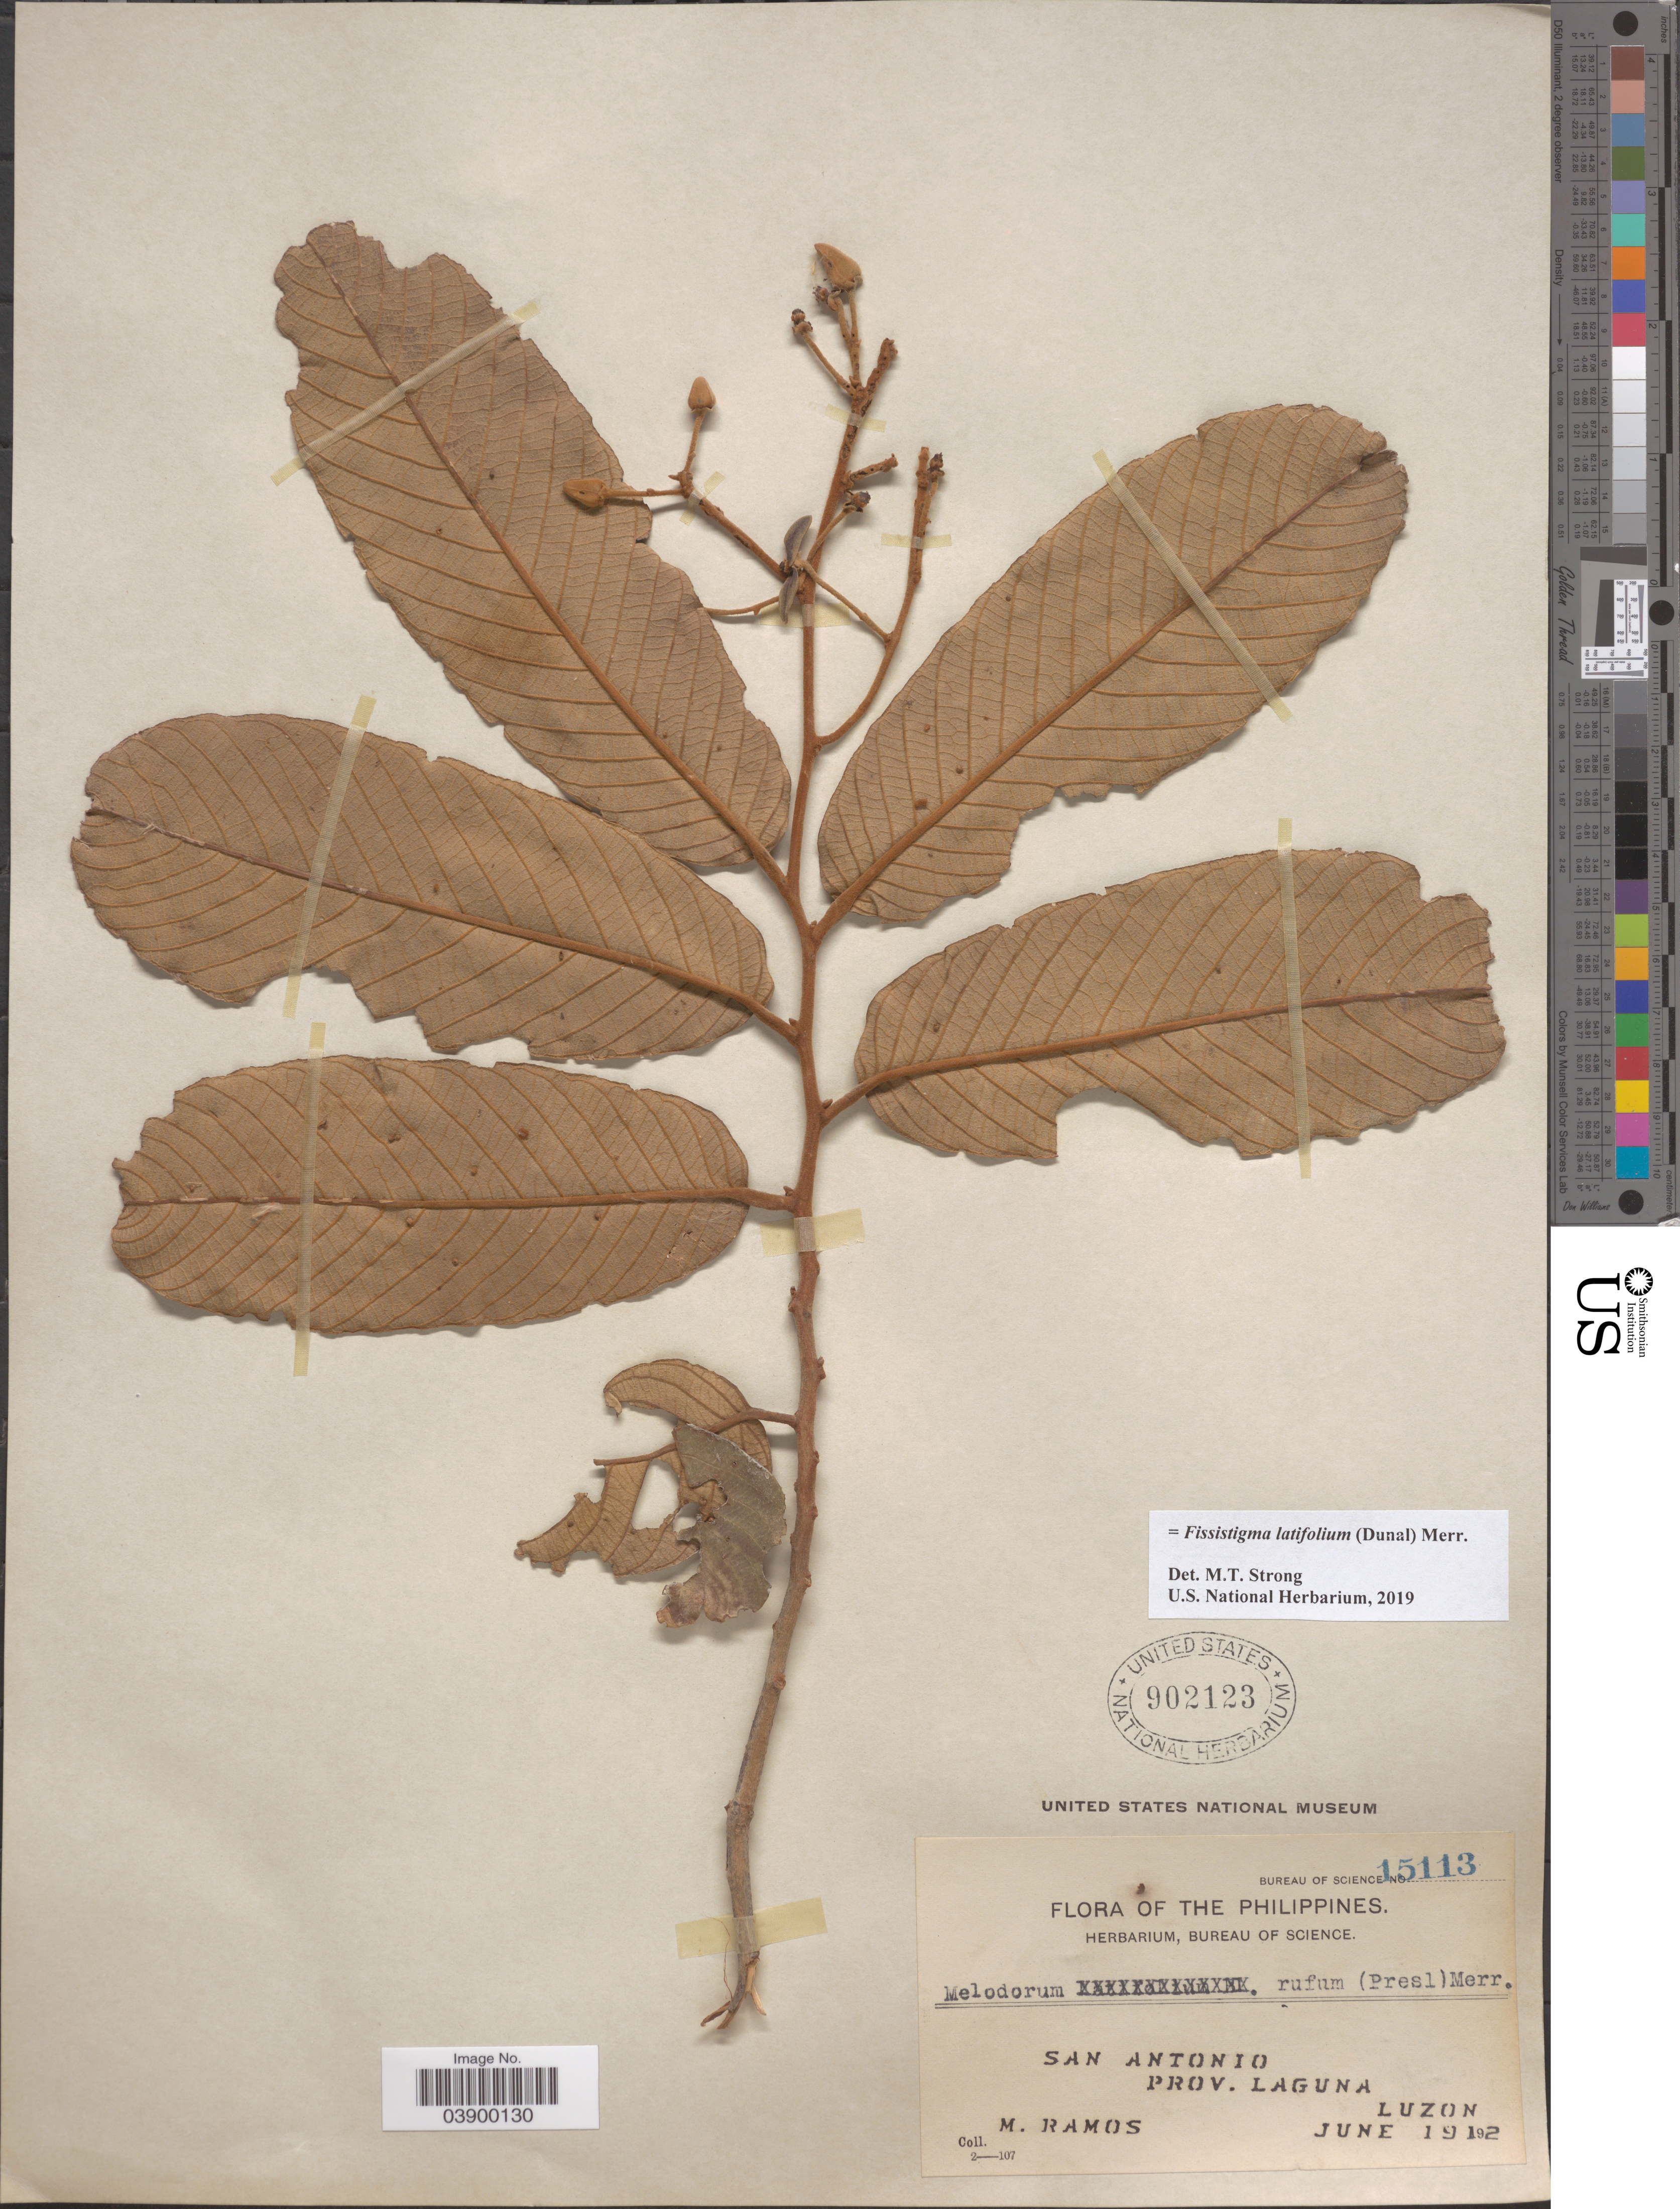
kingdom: Plantae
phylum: Tracheophyta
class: Magnoliopsida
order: Magnoliales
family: Annonaceae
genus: Fissistigma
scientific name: Fissistigma latifolium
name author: (Dunal) Merr.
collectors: M. Ramos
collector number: Bureau of Science 15113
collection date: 1912-06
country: Philippines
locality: San Antonio. Prov. Laguna. Luzon.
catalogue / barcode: US 902123